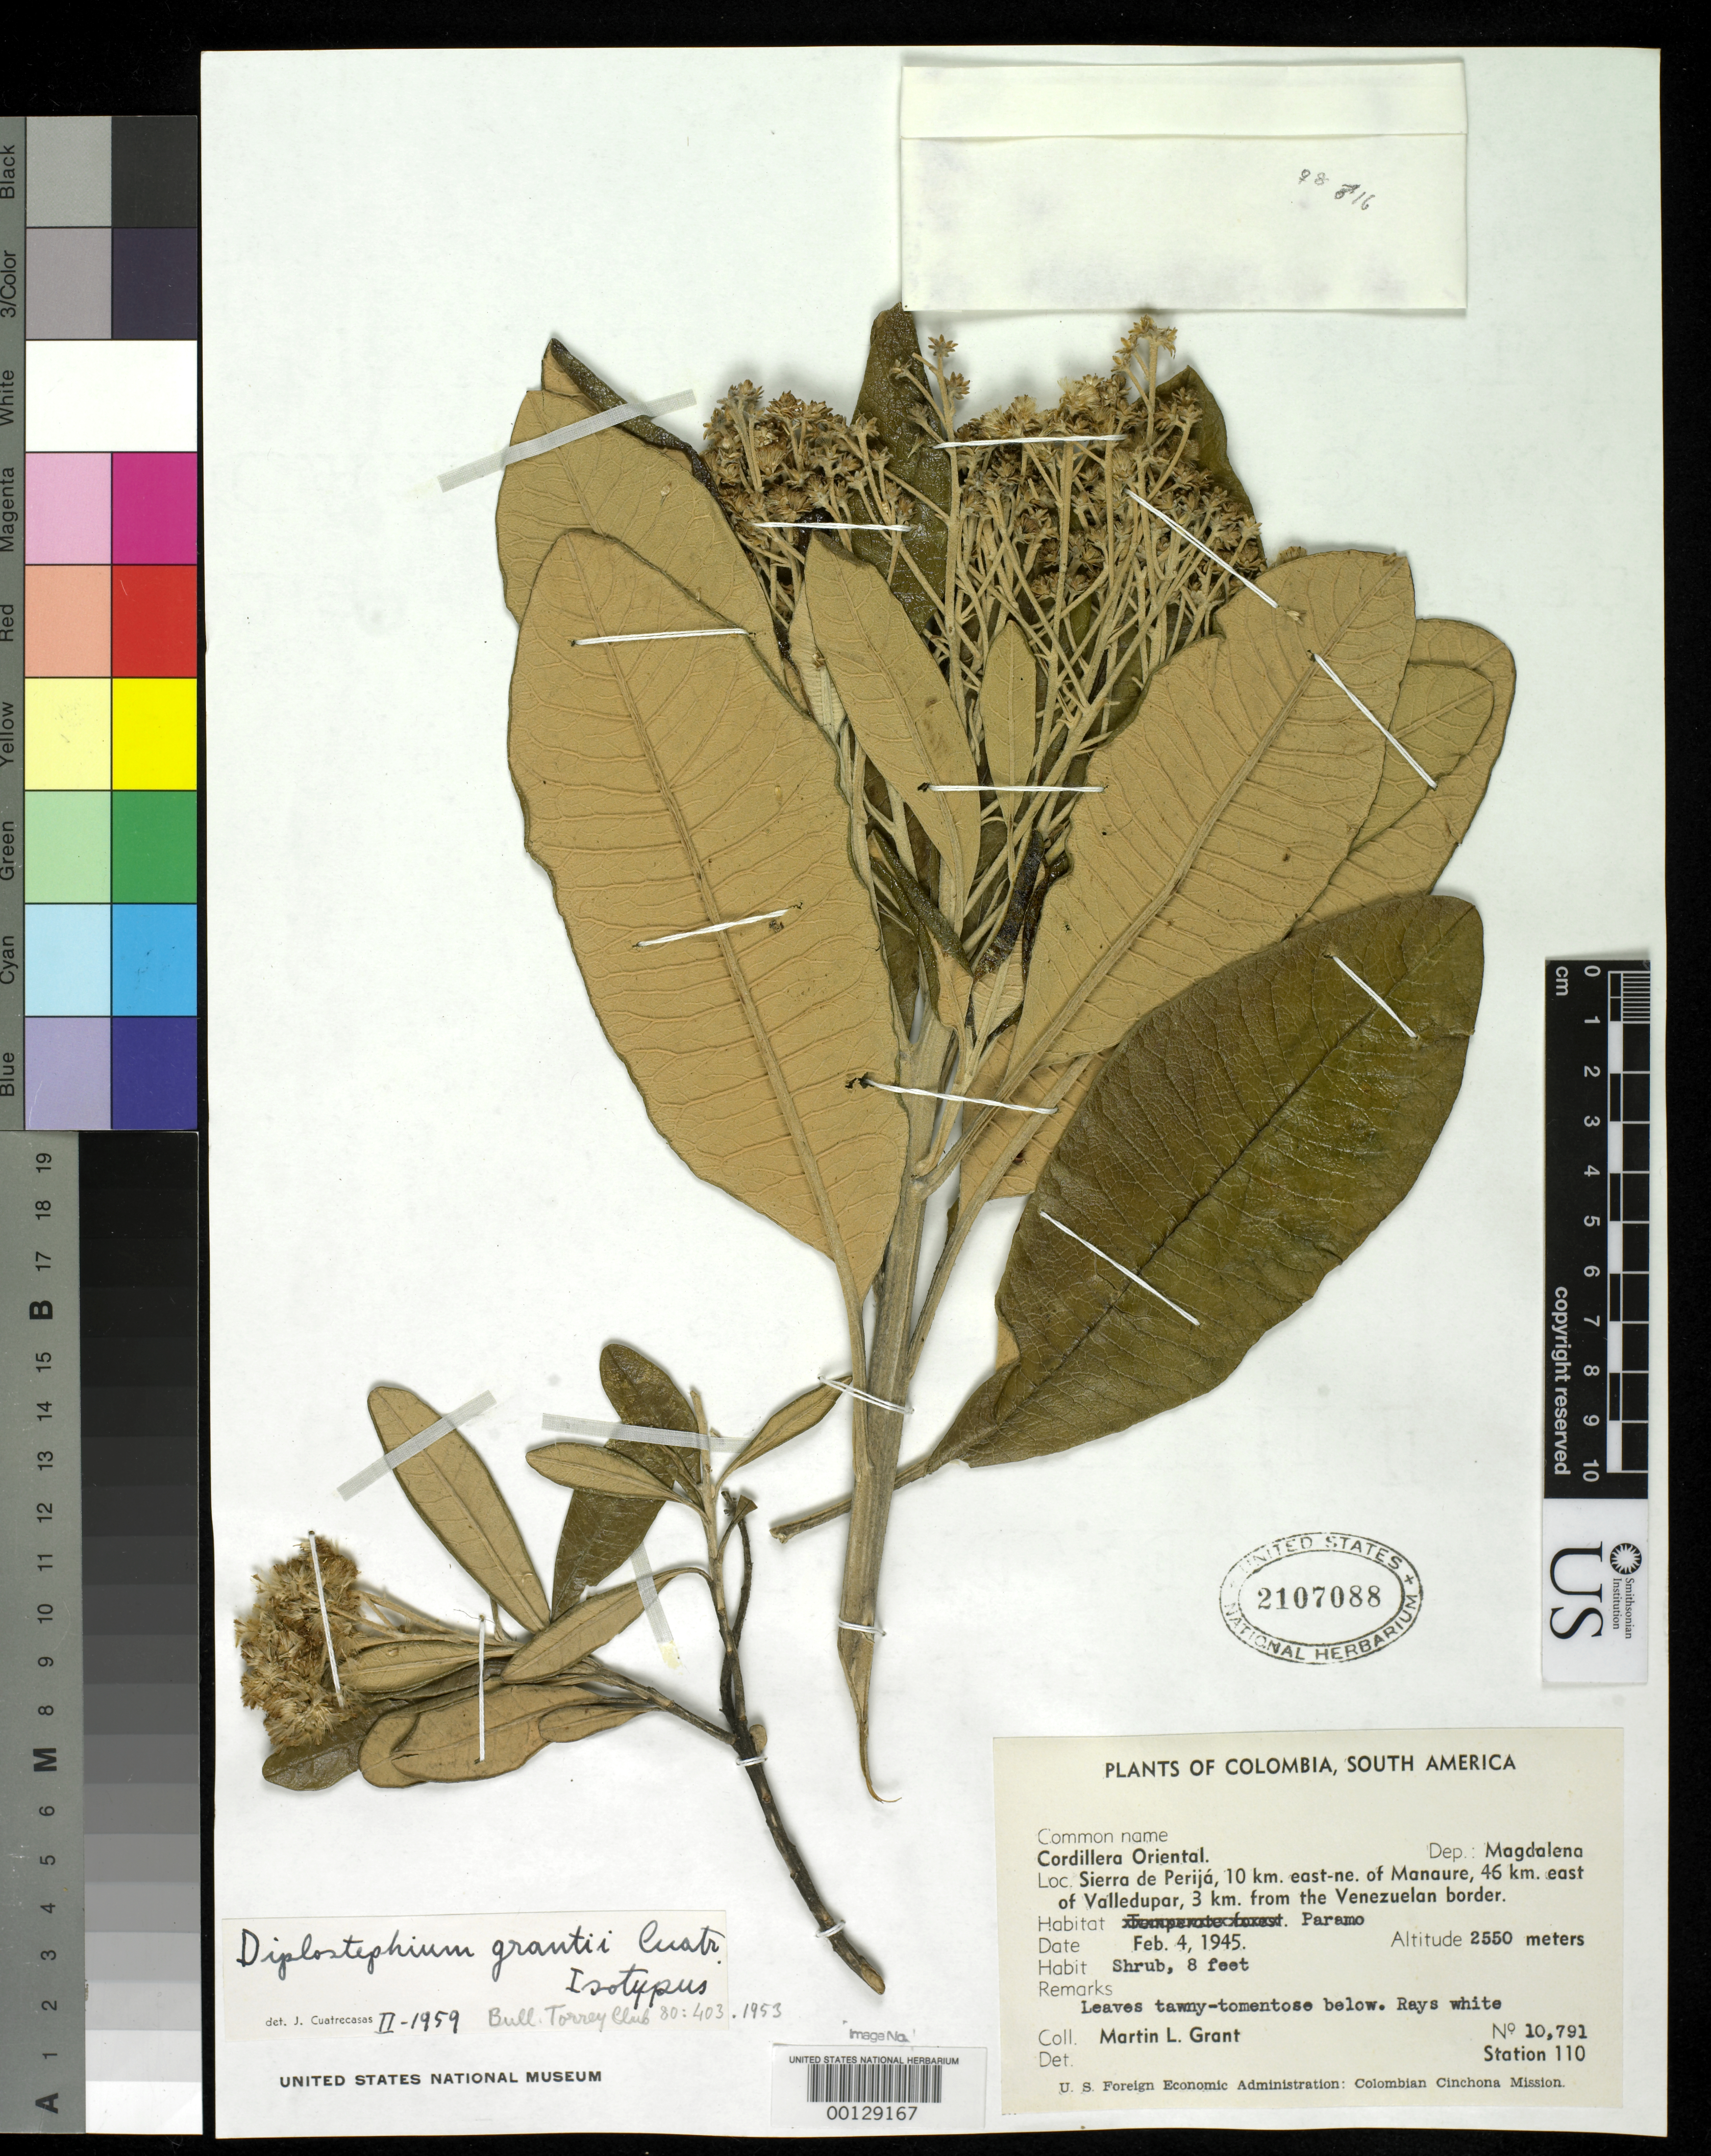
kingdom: Plantae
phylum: Tracheophyta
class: Magnoliopsida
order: Asterales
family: Asteraceae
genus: Diplostephium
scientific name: Diplostephium grantii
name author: Cuatrec.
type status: Isotype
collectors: M. L. Grant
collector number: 10791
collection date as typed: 04 Feb 1945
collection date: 1945-02-04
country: Colombia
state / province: Magdalena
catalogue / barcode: US 2107088